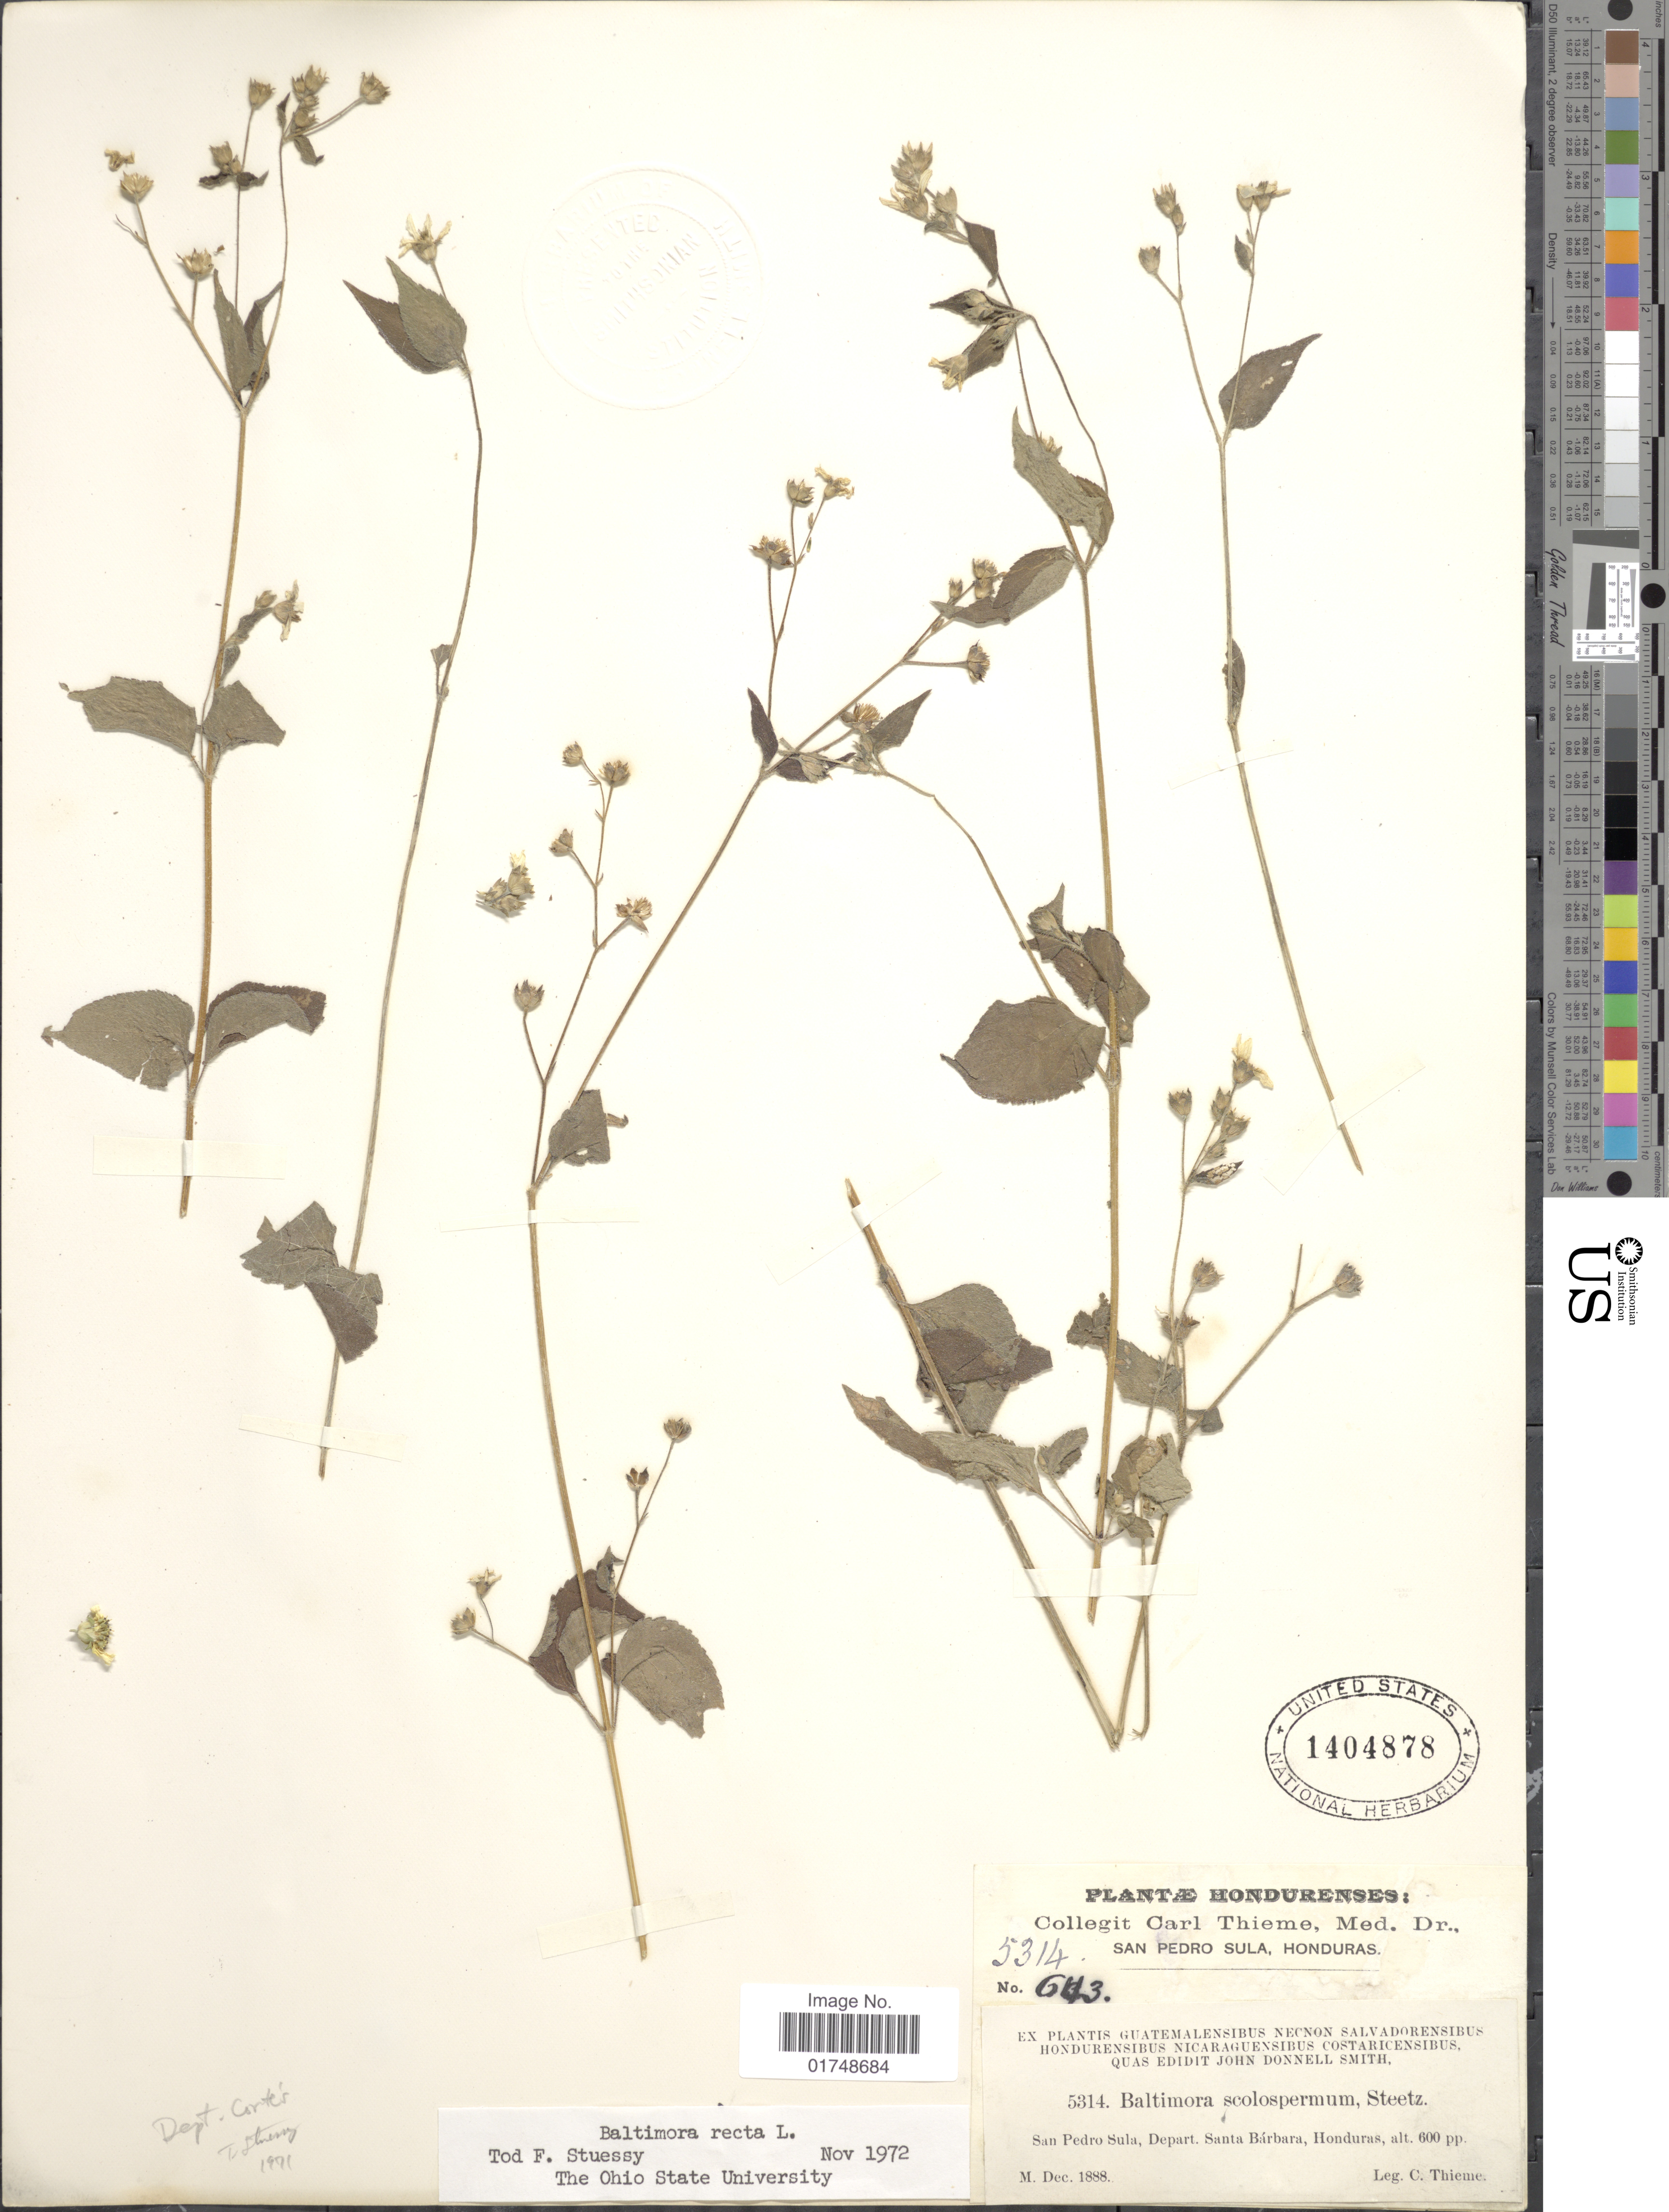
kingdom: Plantae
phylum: Tracheophyta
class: Magnoliopsida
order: Asterales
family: Asteraceae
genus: Baltimora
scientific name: Baltimora recta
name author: L.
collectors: C. Thieme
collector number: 5314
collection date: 1888-12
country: Honduras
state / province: Santa Bárbara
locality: Hondurenses. San Pedro Sula, Depart. Sanrta Barbara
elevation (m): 183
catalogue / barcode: US 1404878